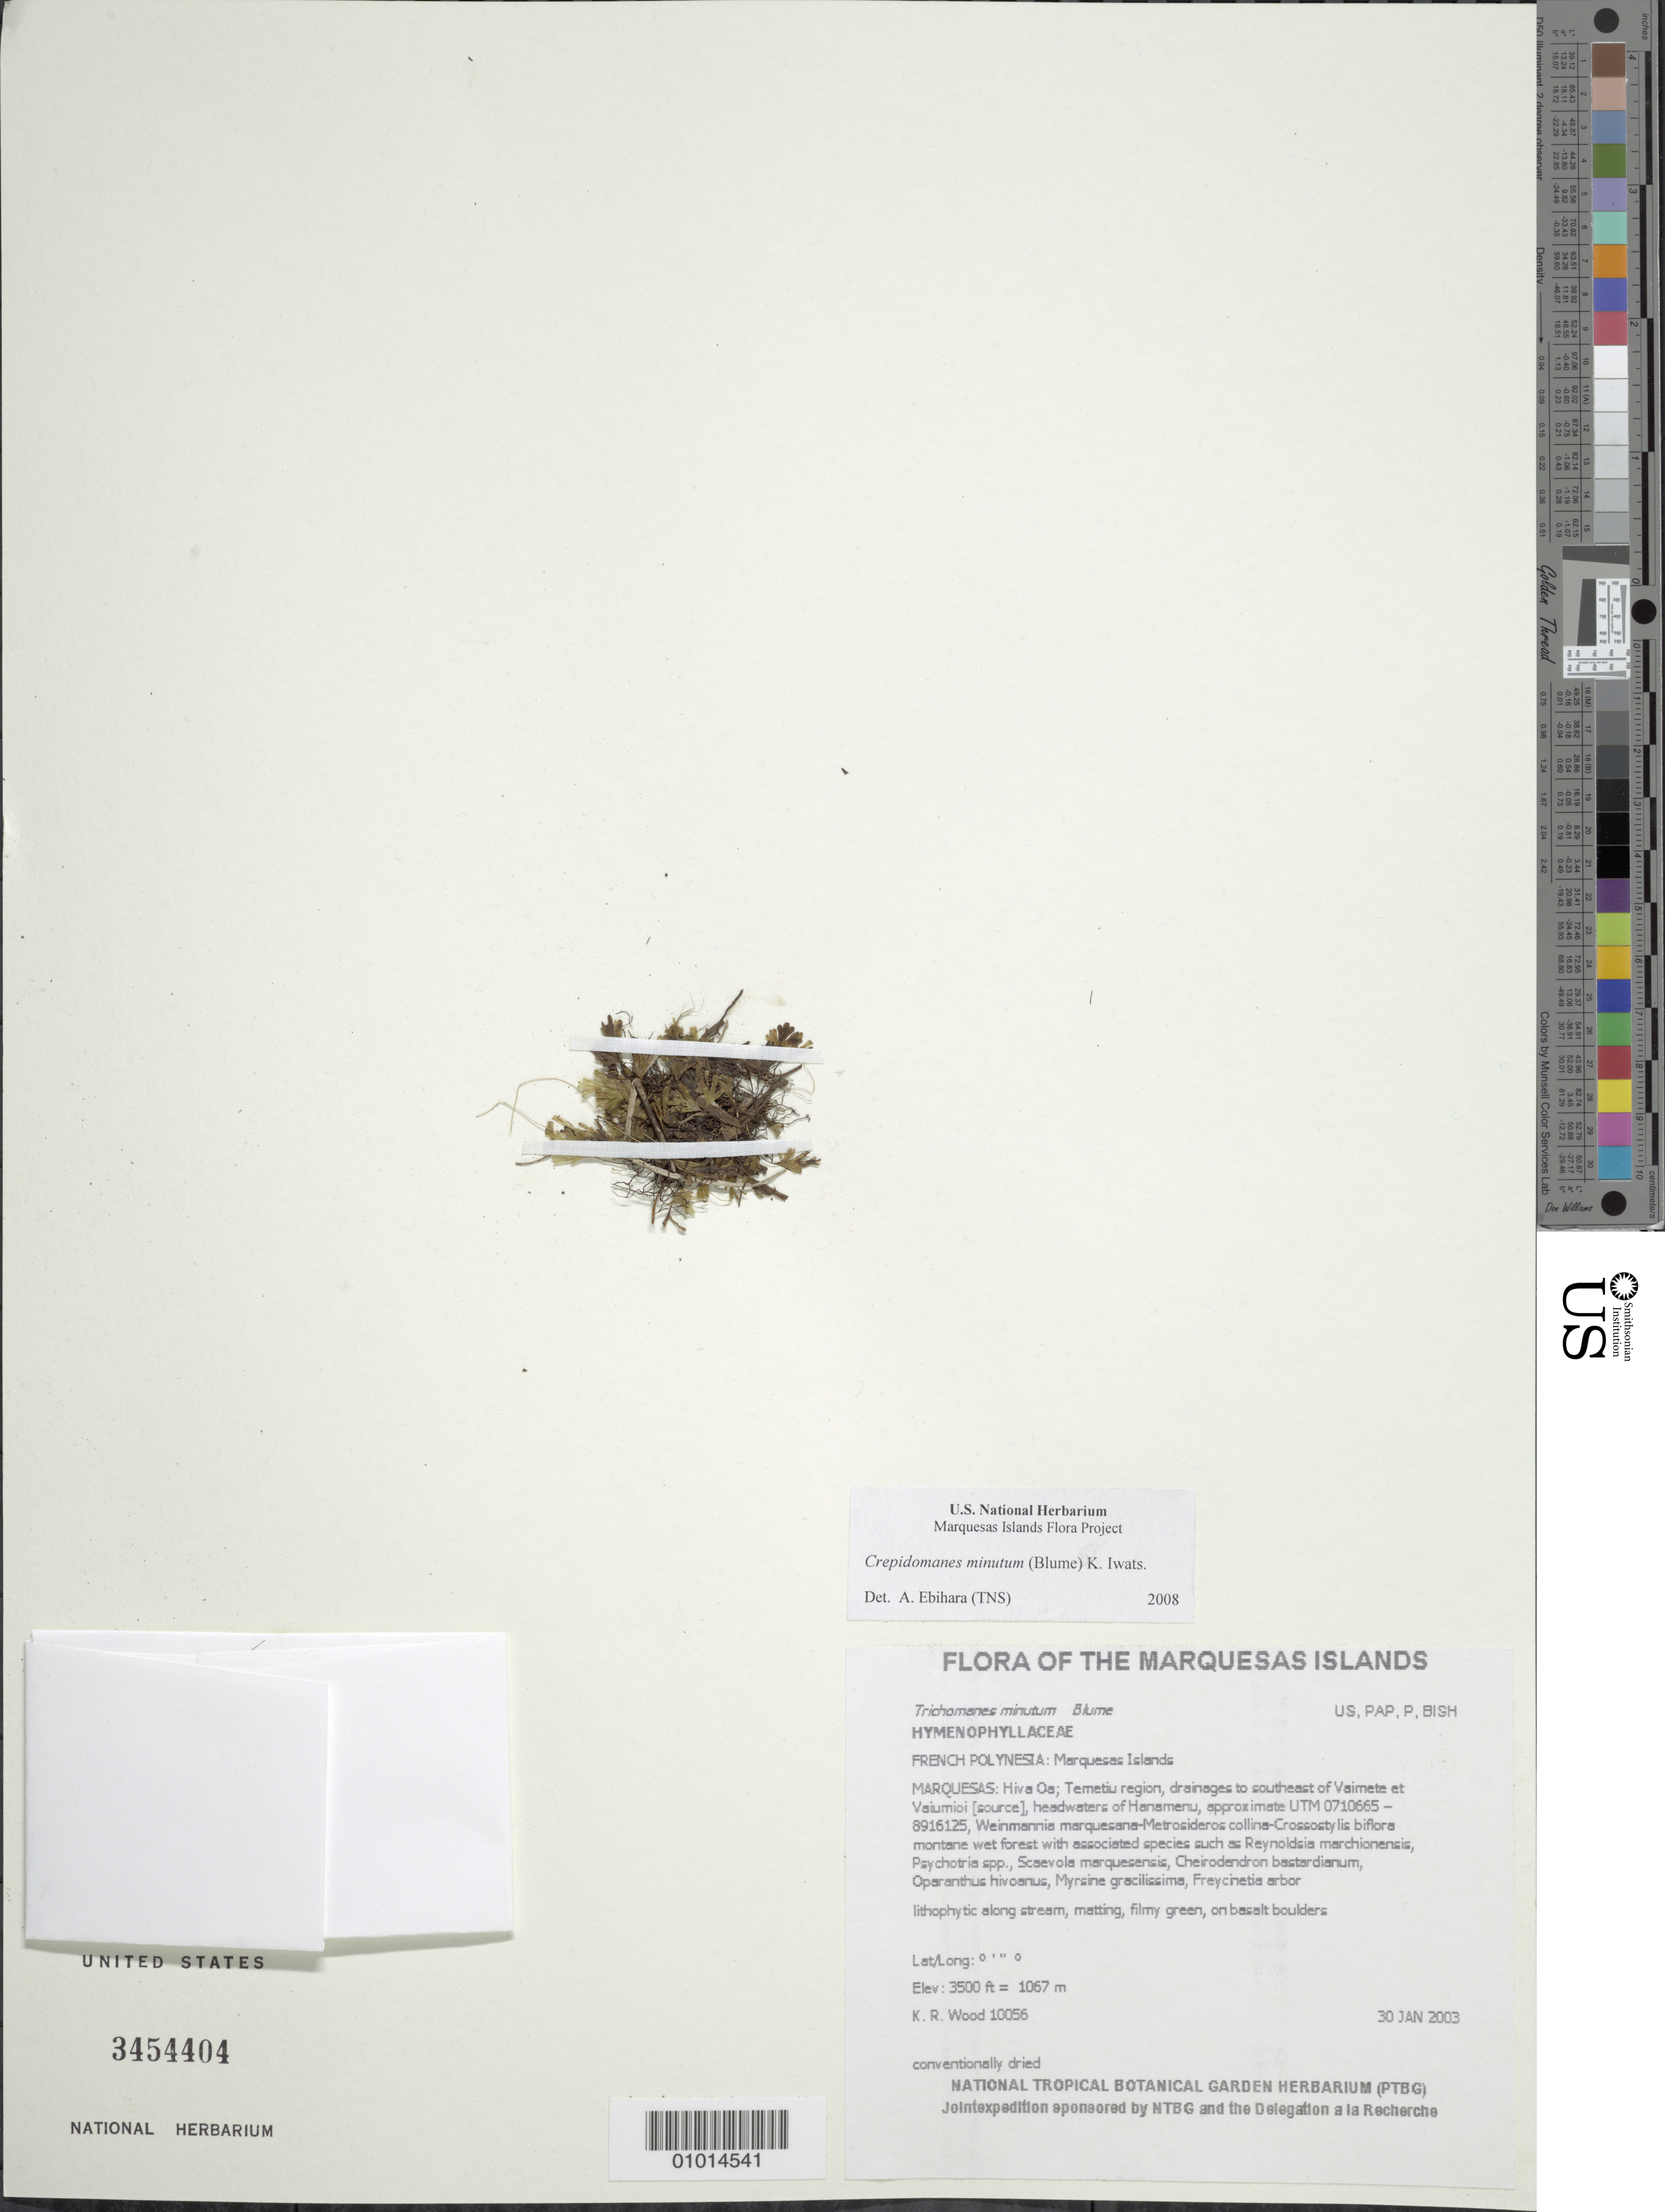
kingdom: Plantae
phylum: Tracheophyta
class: Polypodiopsida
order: Hymenophyllales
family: Hymenophyllaceae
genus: Crepidomanes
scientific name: Crepidomanes minutum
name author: (Blume) K. Iwats.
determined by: Ebihara, A.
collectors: K. R. Wood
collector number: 10056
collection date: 2003-01-30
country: French Polynesia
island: Hiva Oa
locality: Temetiu region, drainages to southeast of Vaimete et Vaiumioi [source], headwaters of Hanamenu, approximate UTM 0710665 - 8916125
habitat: Weinmannia marquesana-Metrosideros collina-Crossostylis biflora montane wet forest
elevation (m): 1067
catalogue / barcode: US 3454404